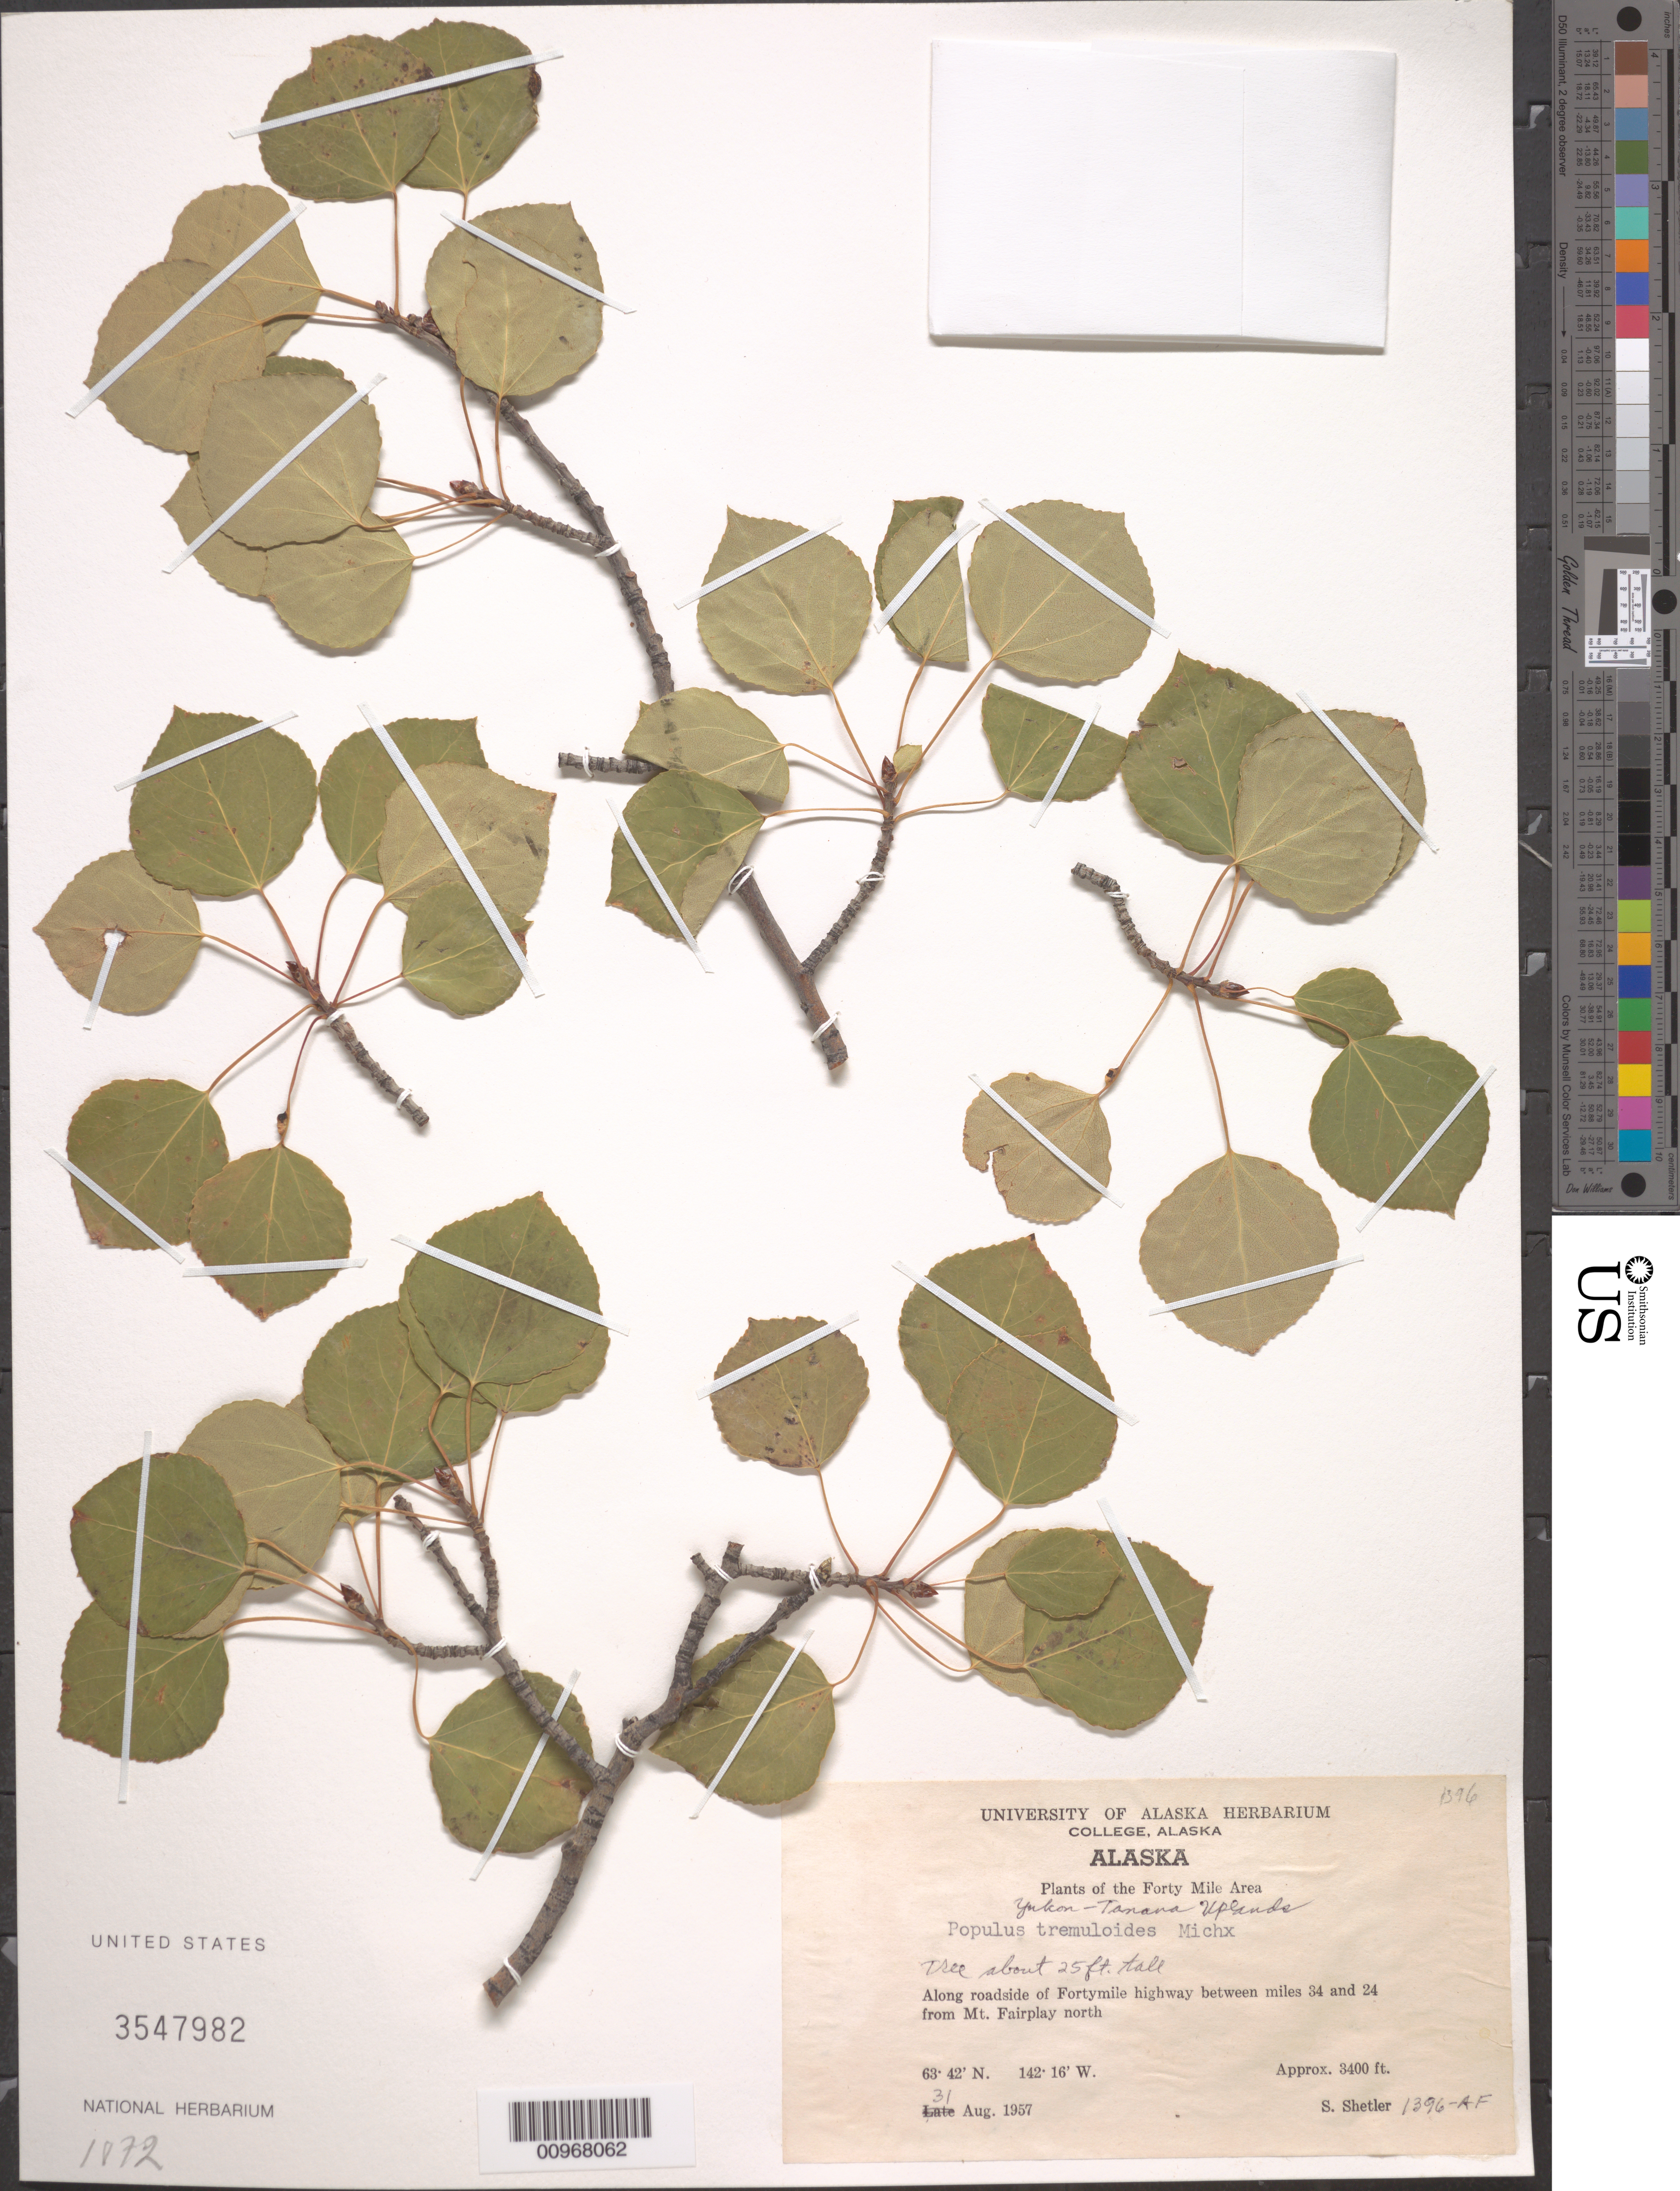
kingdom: Plantae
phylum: Tracheophyta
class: Magnoliopsida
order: Malpighiales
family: Salicaceae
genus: Populus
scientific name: Populus tremuloides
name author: Michx.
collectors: S. Shetler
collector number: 1396-AF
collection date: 1957-08-31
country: United States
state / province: Alaska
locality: Along roadside of Fortymile highway between miles 34 and 24 from Mt. Fairplay north.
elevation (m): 1036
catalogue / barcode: US 3547982